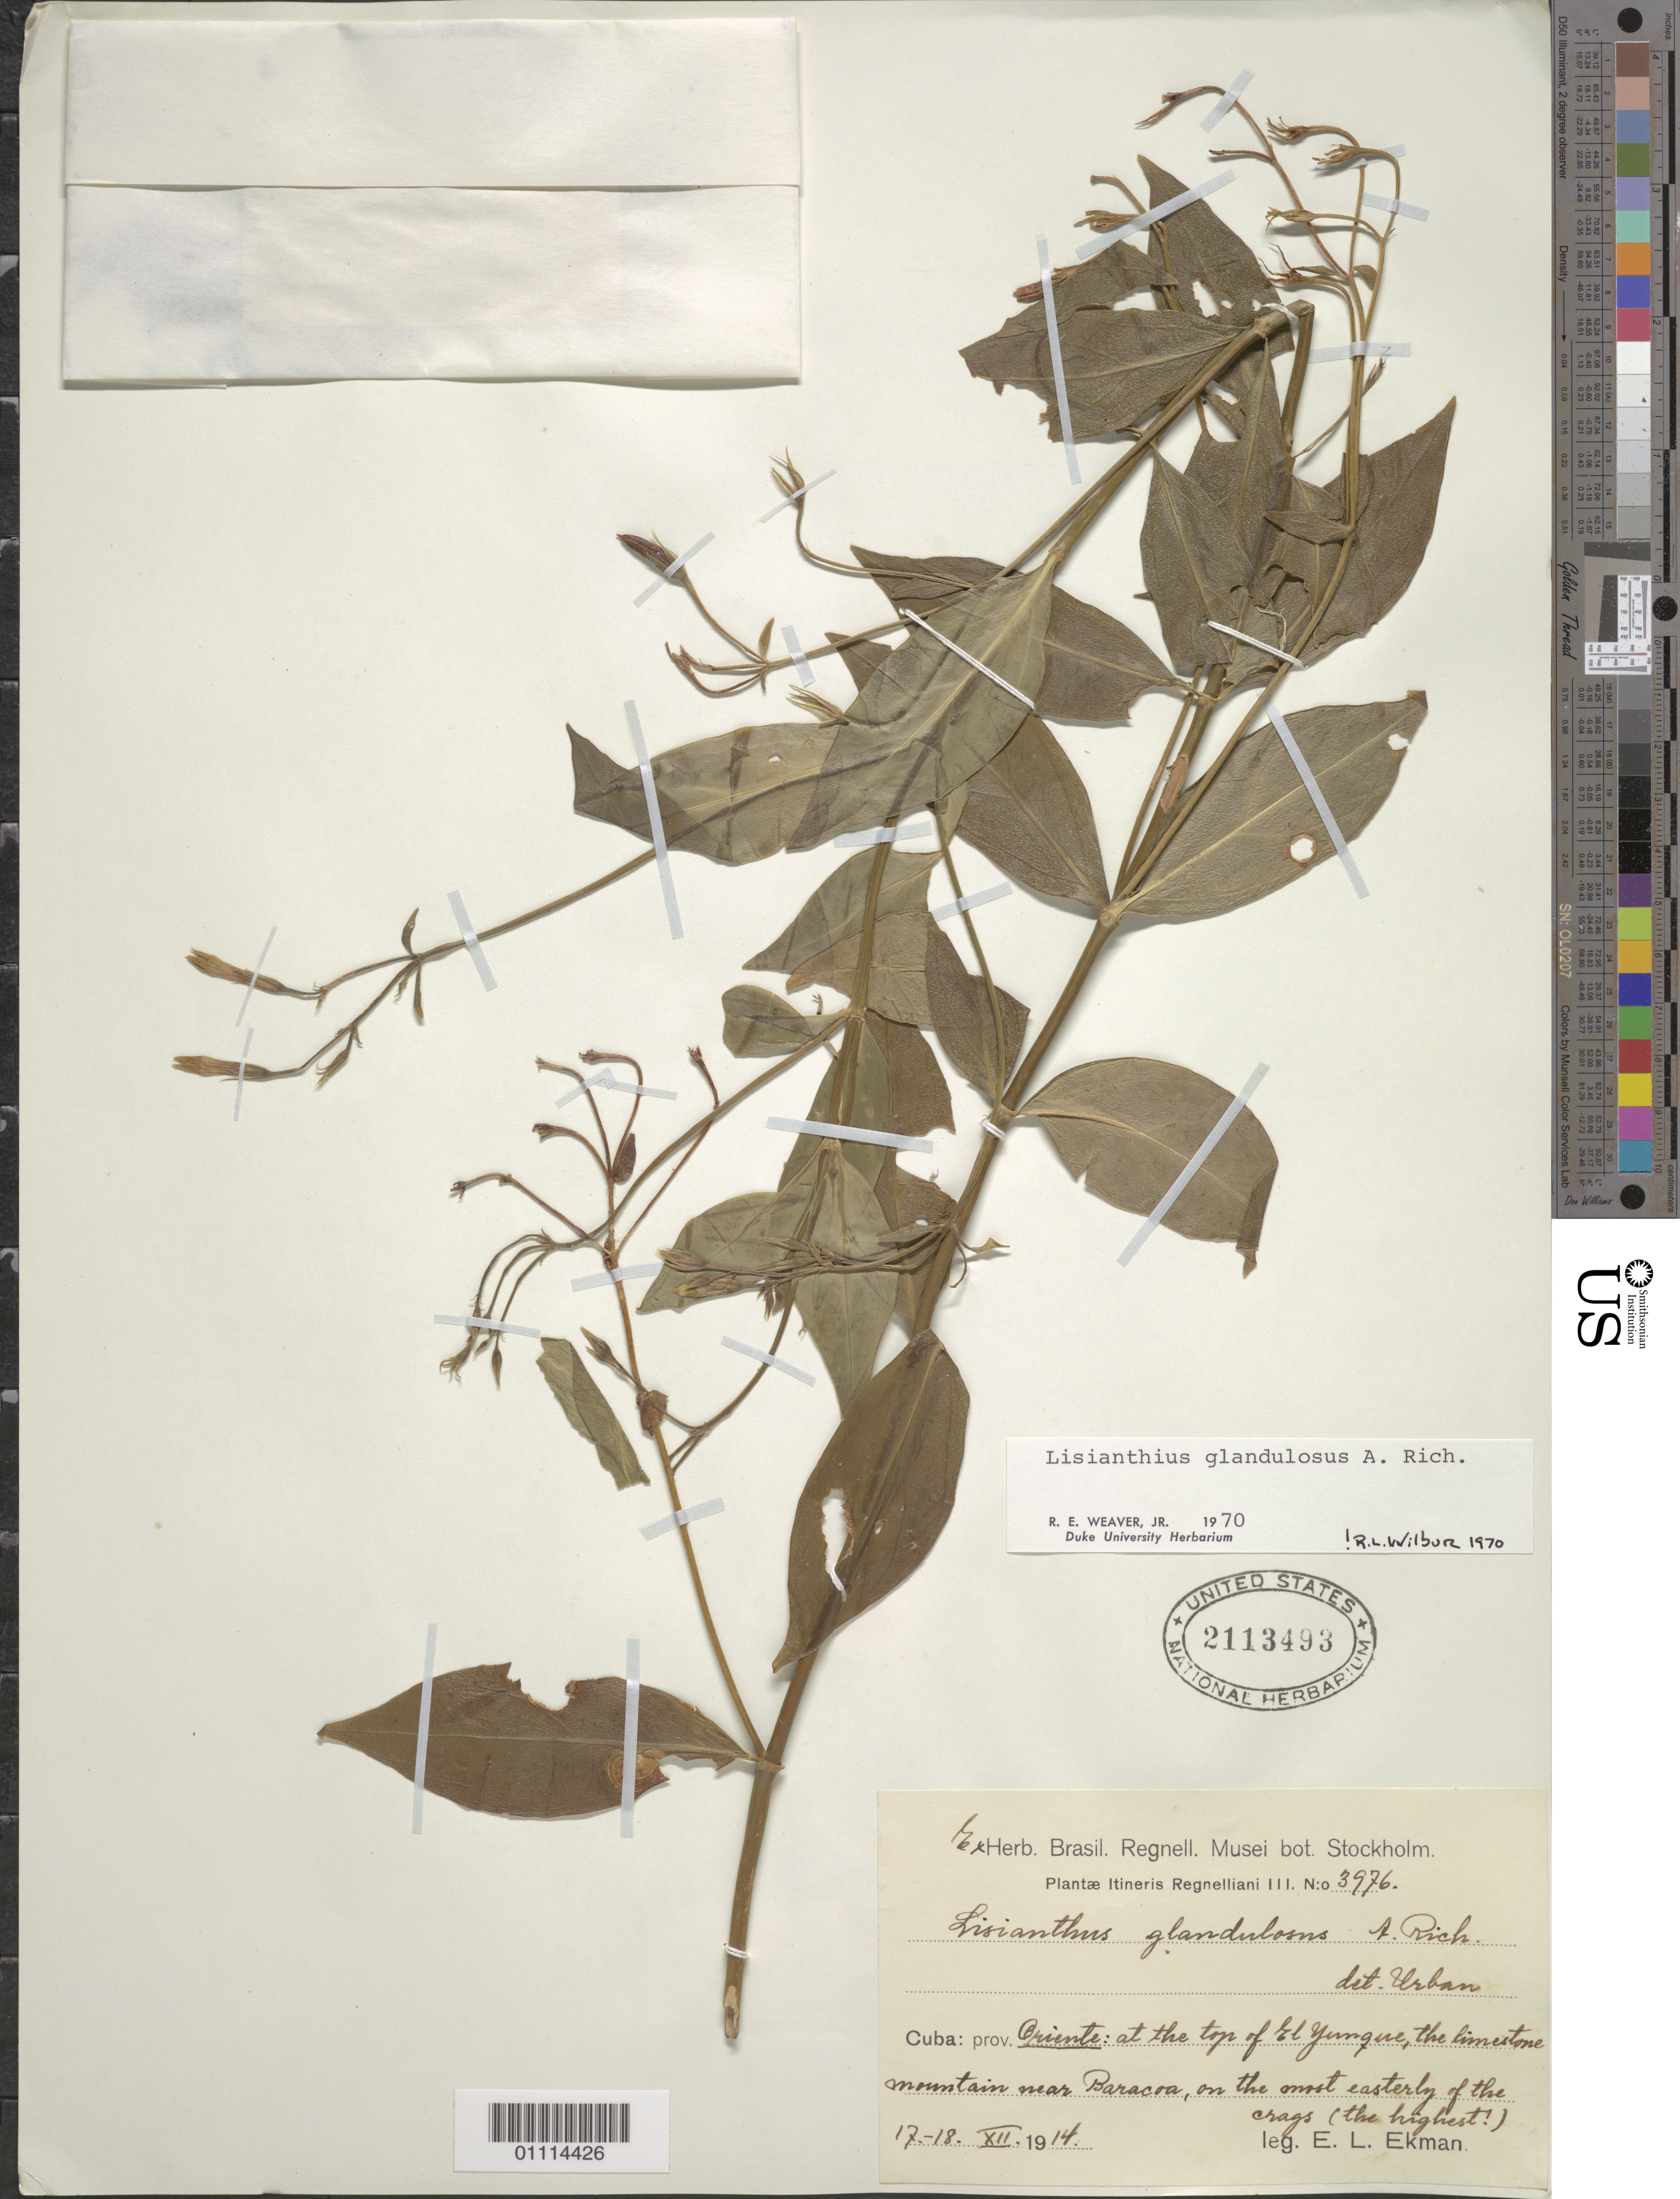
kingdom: Plantae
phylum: Tracheophyta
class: Magnoliopsida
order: Gentianales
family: Gentianaceae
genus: Lisianthius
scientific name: Lisianthius glandulosus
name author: A. Rich.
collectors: E. L. Ekman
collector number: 3976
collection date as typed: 17 Dec 1914 to 18 Dec 1914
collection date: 1914-12-17/1914-12-18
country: Cuba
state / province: Guantánamo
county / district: Baracoa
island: Cuba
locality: Oriente: at the top of El Yumque, the limestone mountain near Baracoa, on the most easterly of the crags (the highest!)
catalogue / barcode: US 2113493